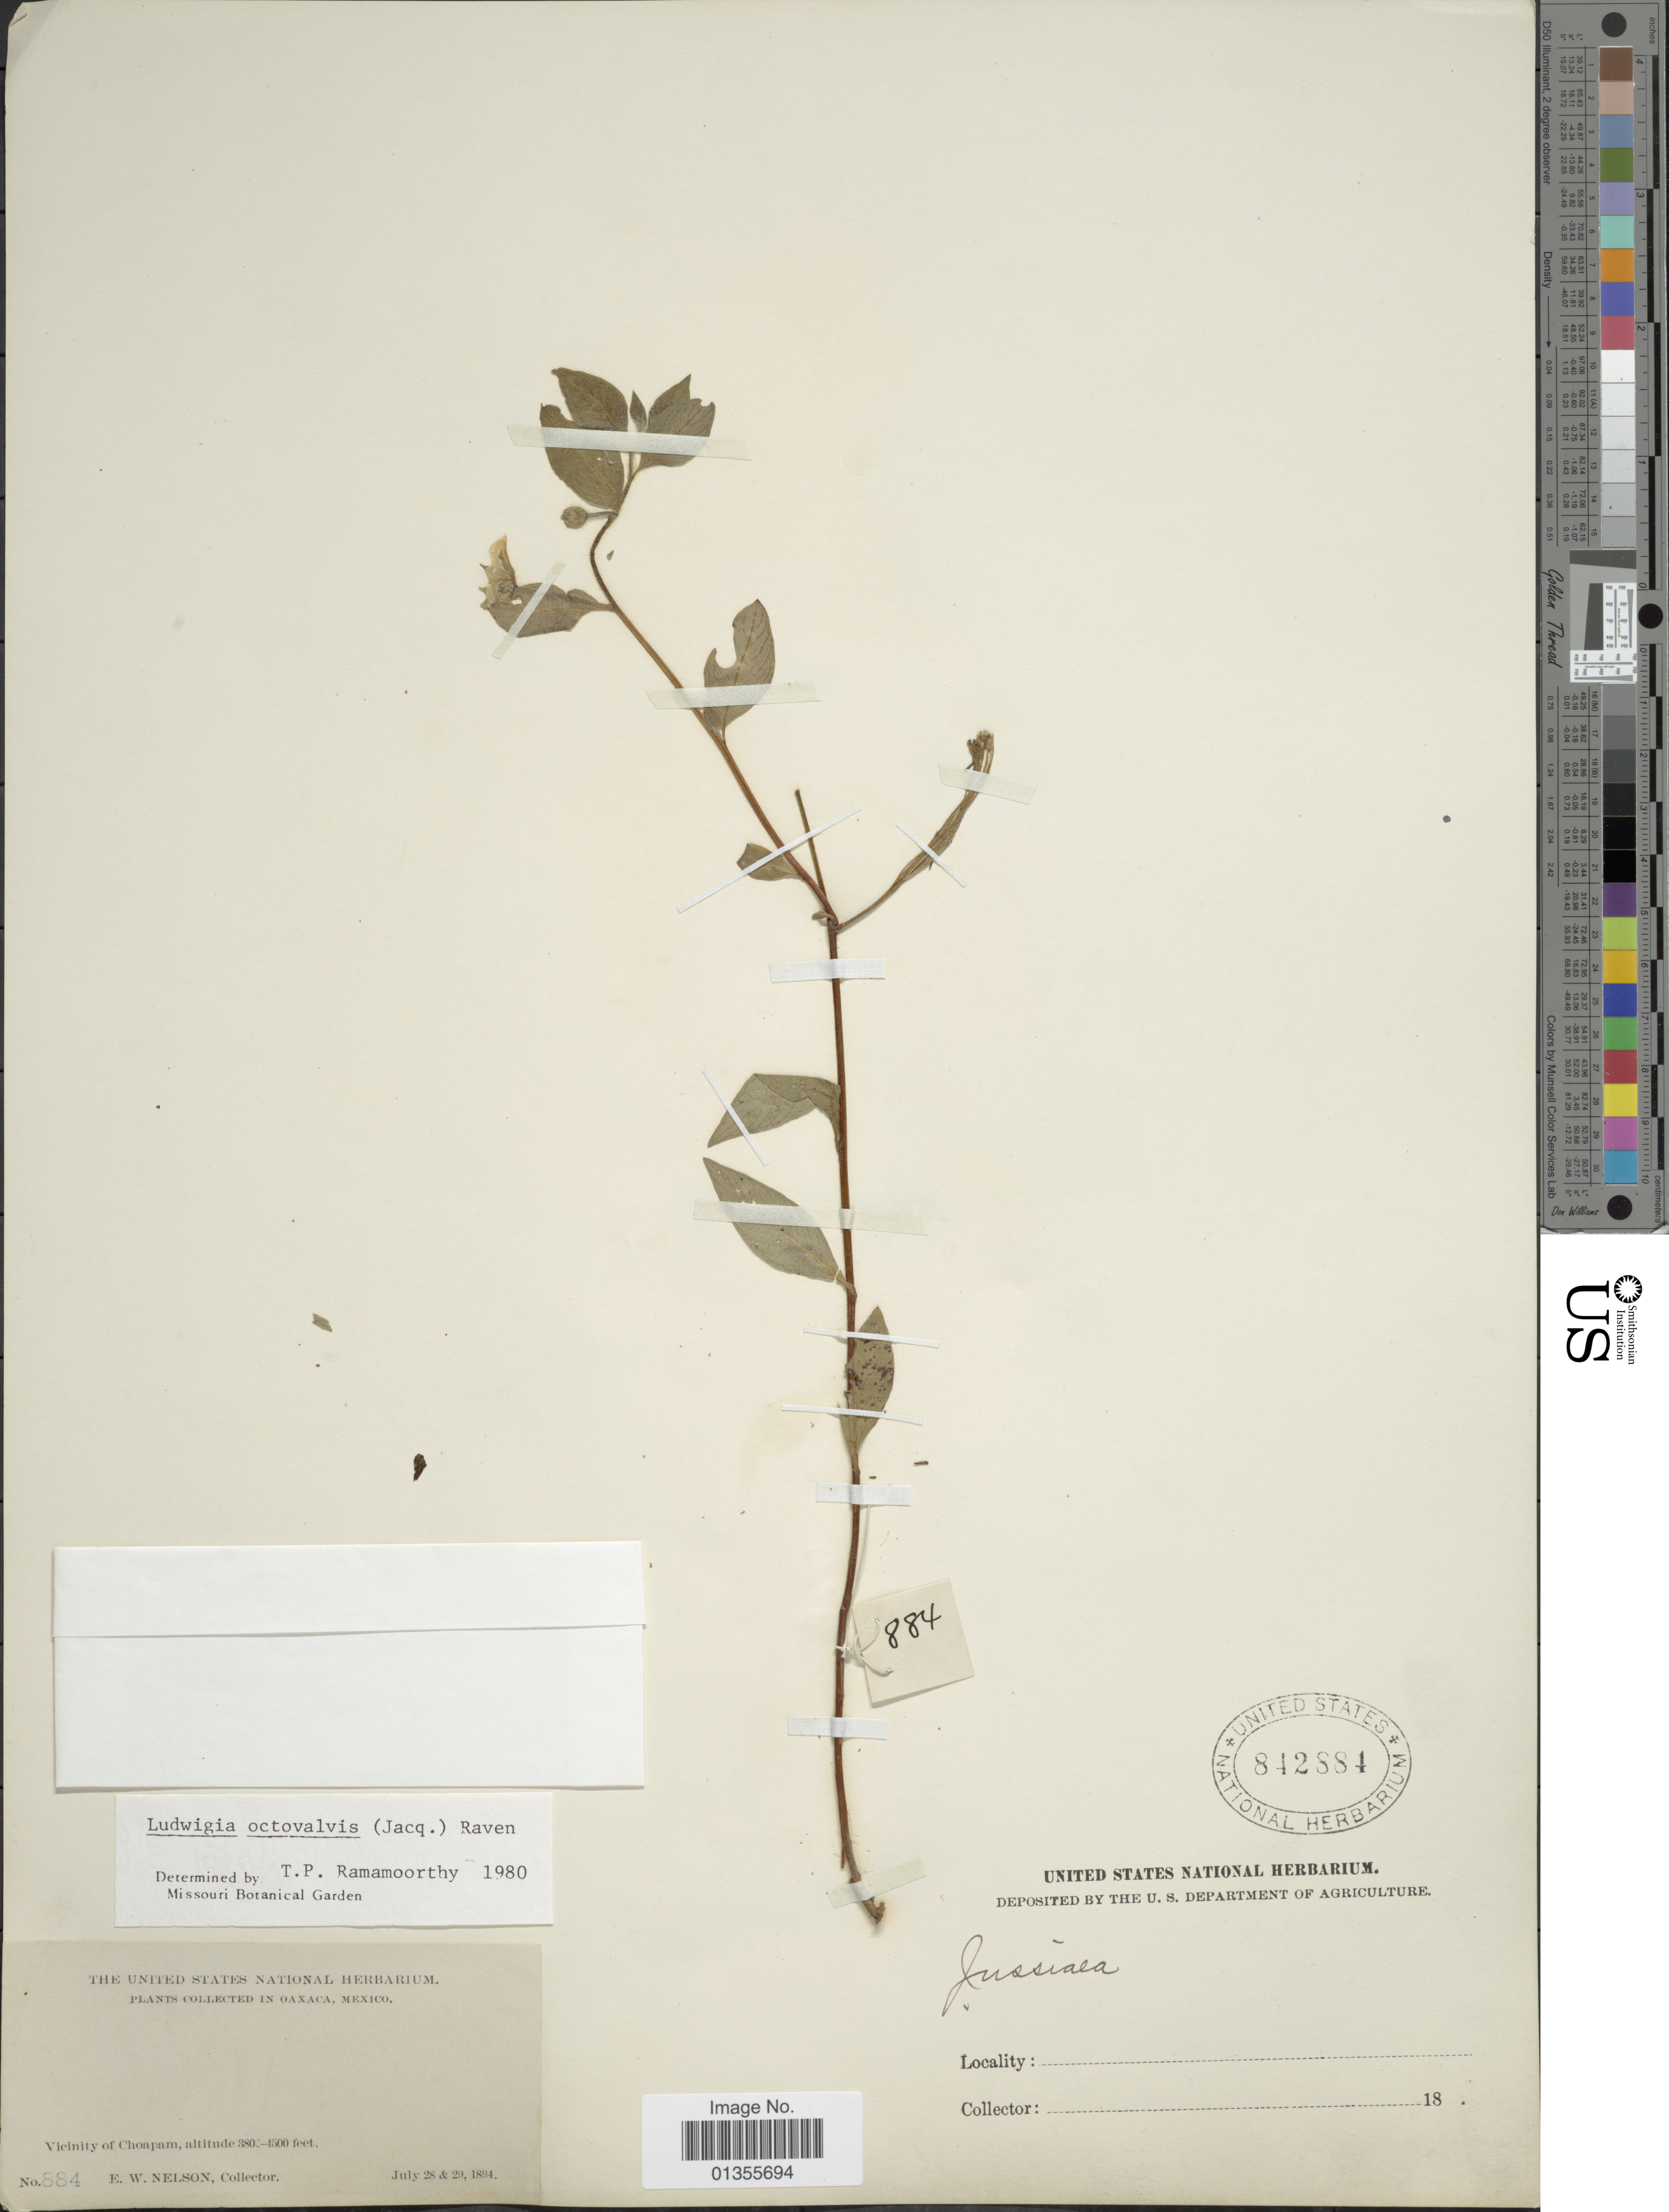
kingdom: Plantae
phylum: Tracheophyta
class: Magnoliopsida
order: Myrtales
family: Onagraceae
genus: Ludwigia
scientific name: Ludwigia octovalvis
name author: (Jacq.) P.H. Raven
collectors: E. W. Nelson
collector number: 884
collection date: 1894-07-28/1894-07-29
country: Mexico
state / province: Oaxaca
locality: Vicinity of Choapam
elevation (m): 1158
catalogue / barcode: US 842884